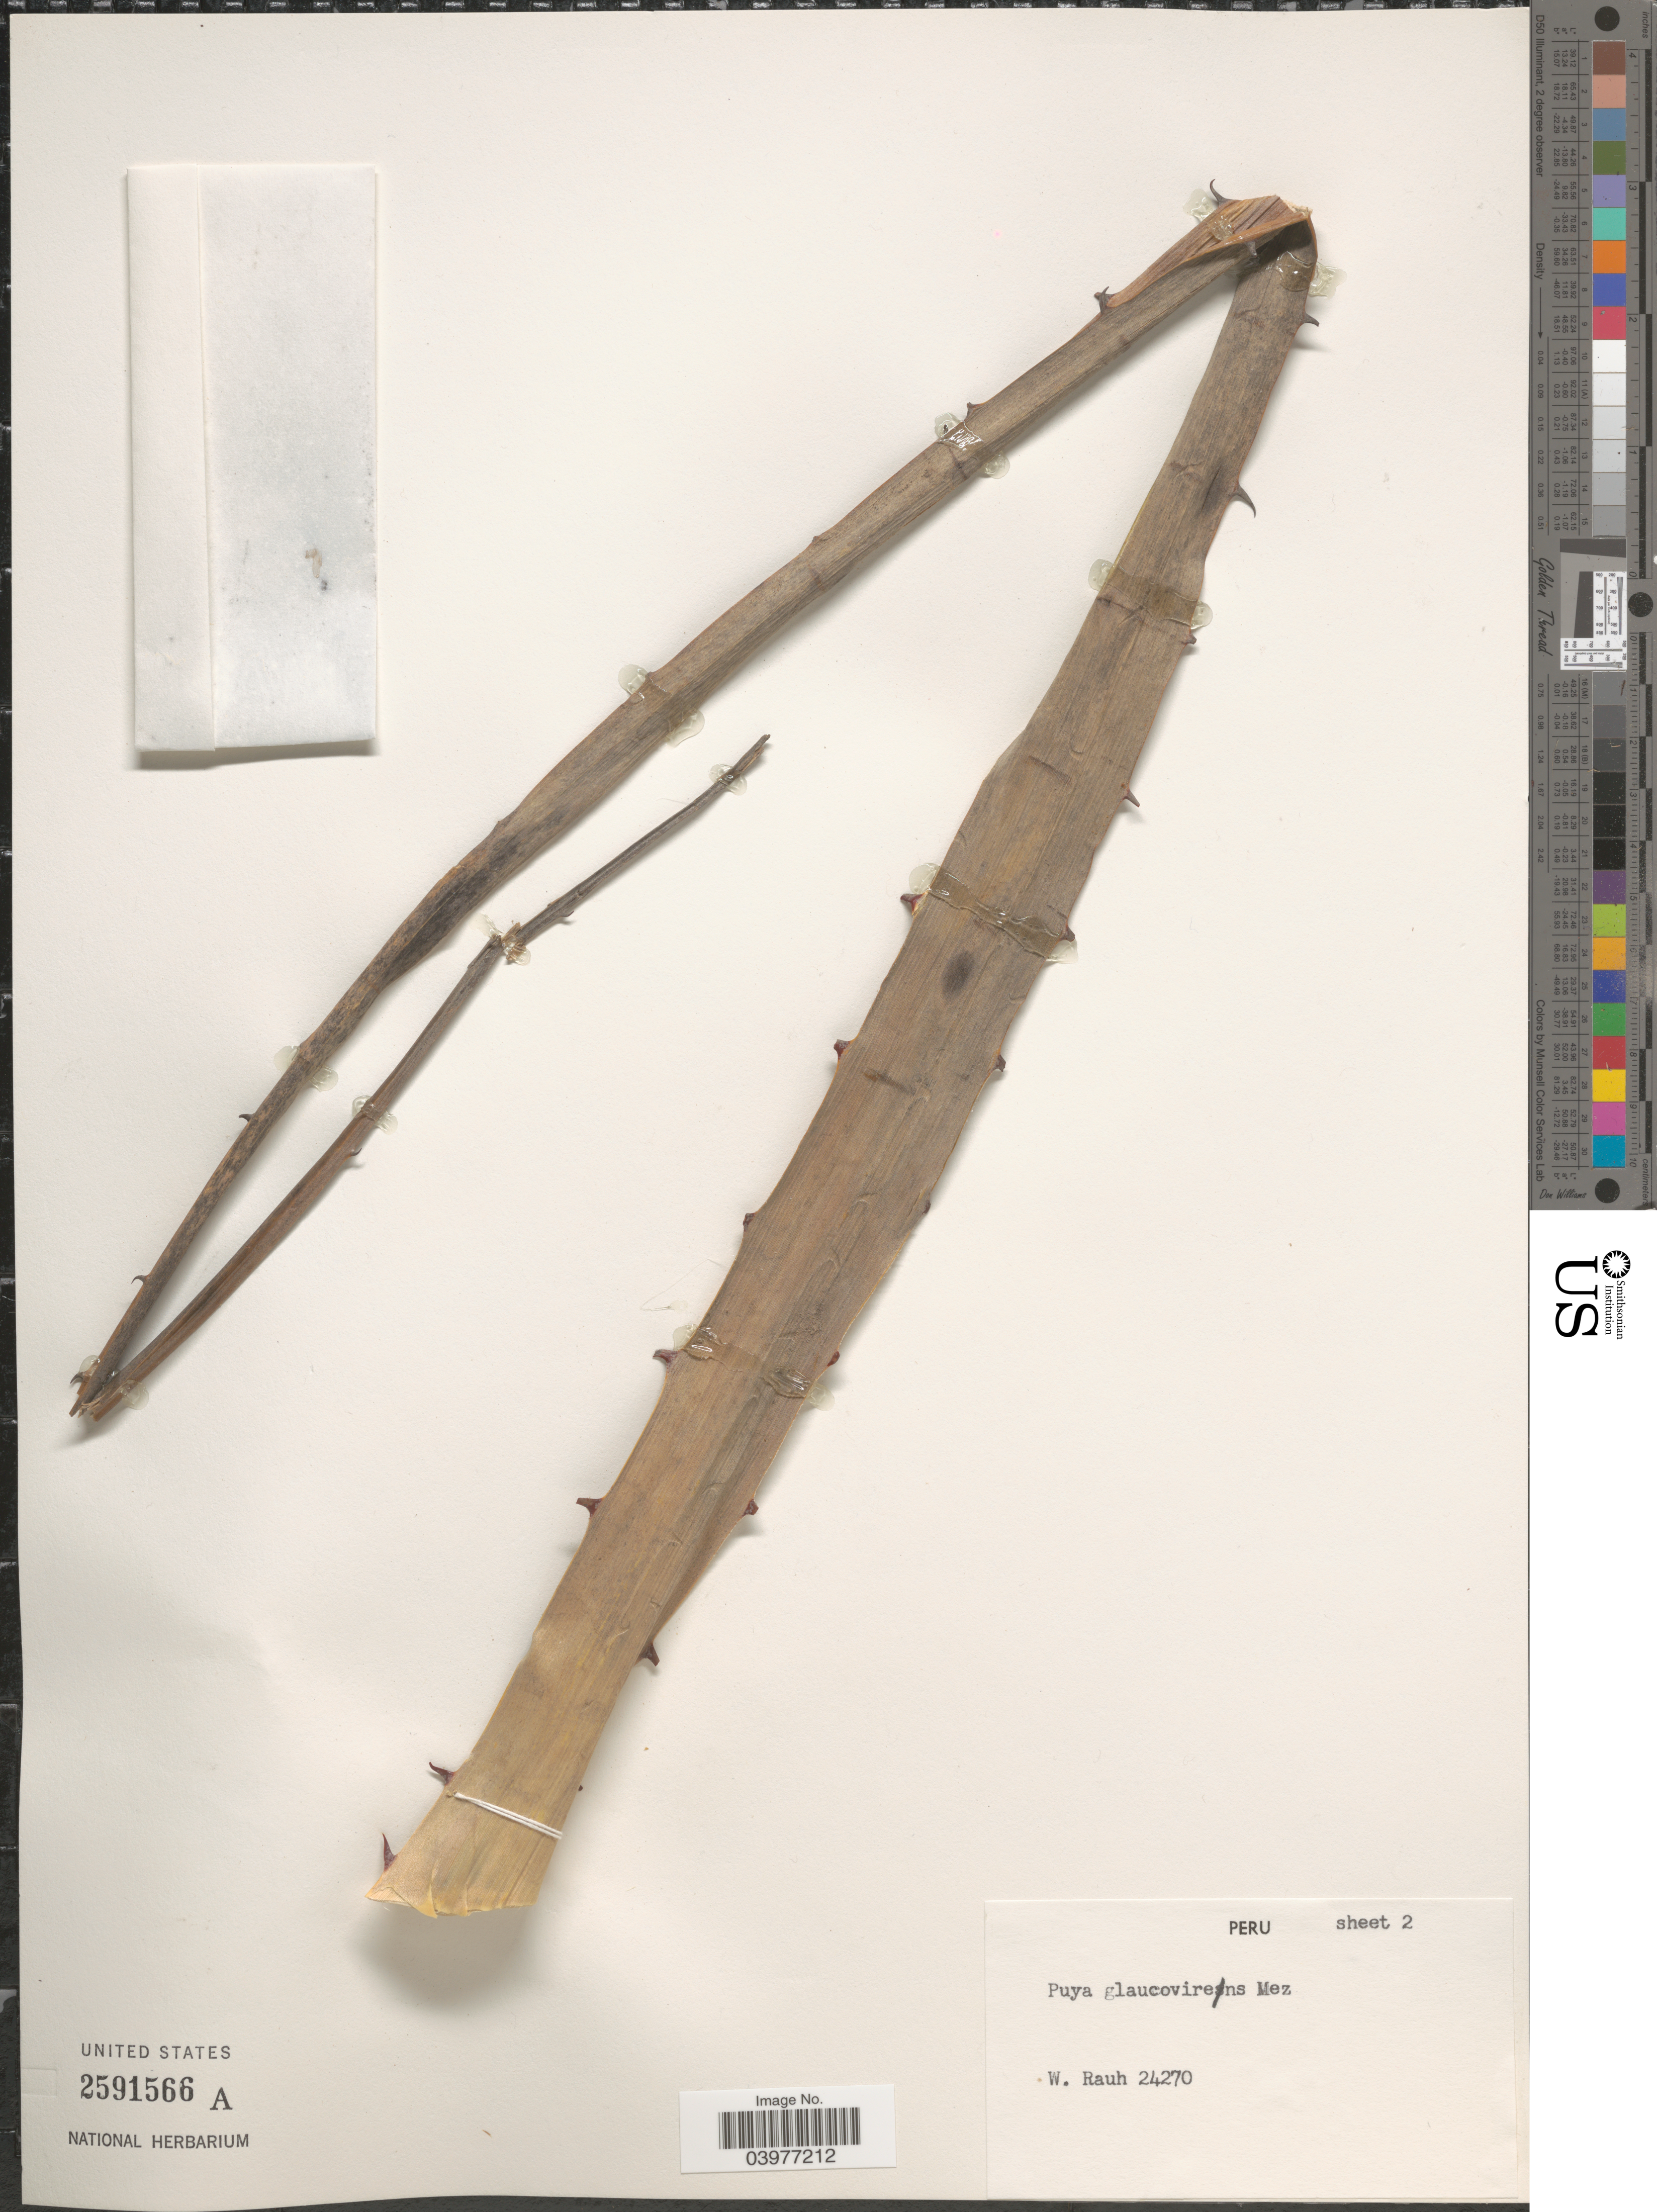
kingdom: Plantae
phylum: Tracheophyta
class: Liliopsida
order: Poales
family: Bromeliaceae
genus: Puya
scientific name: Puya glaucovirens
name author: Mez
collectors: W. Rauh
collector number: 24270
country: Peru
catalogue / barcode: US 2591566A